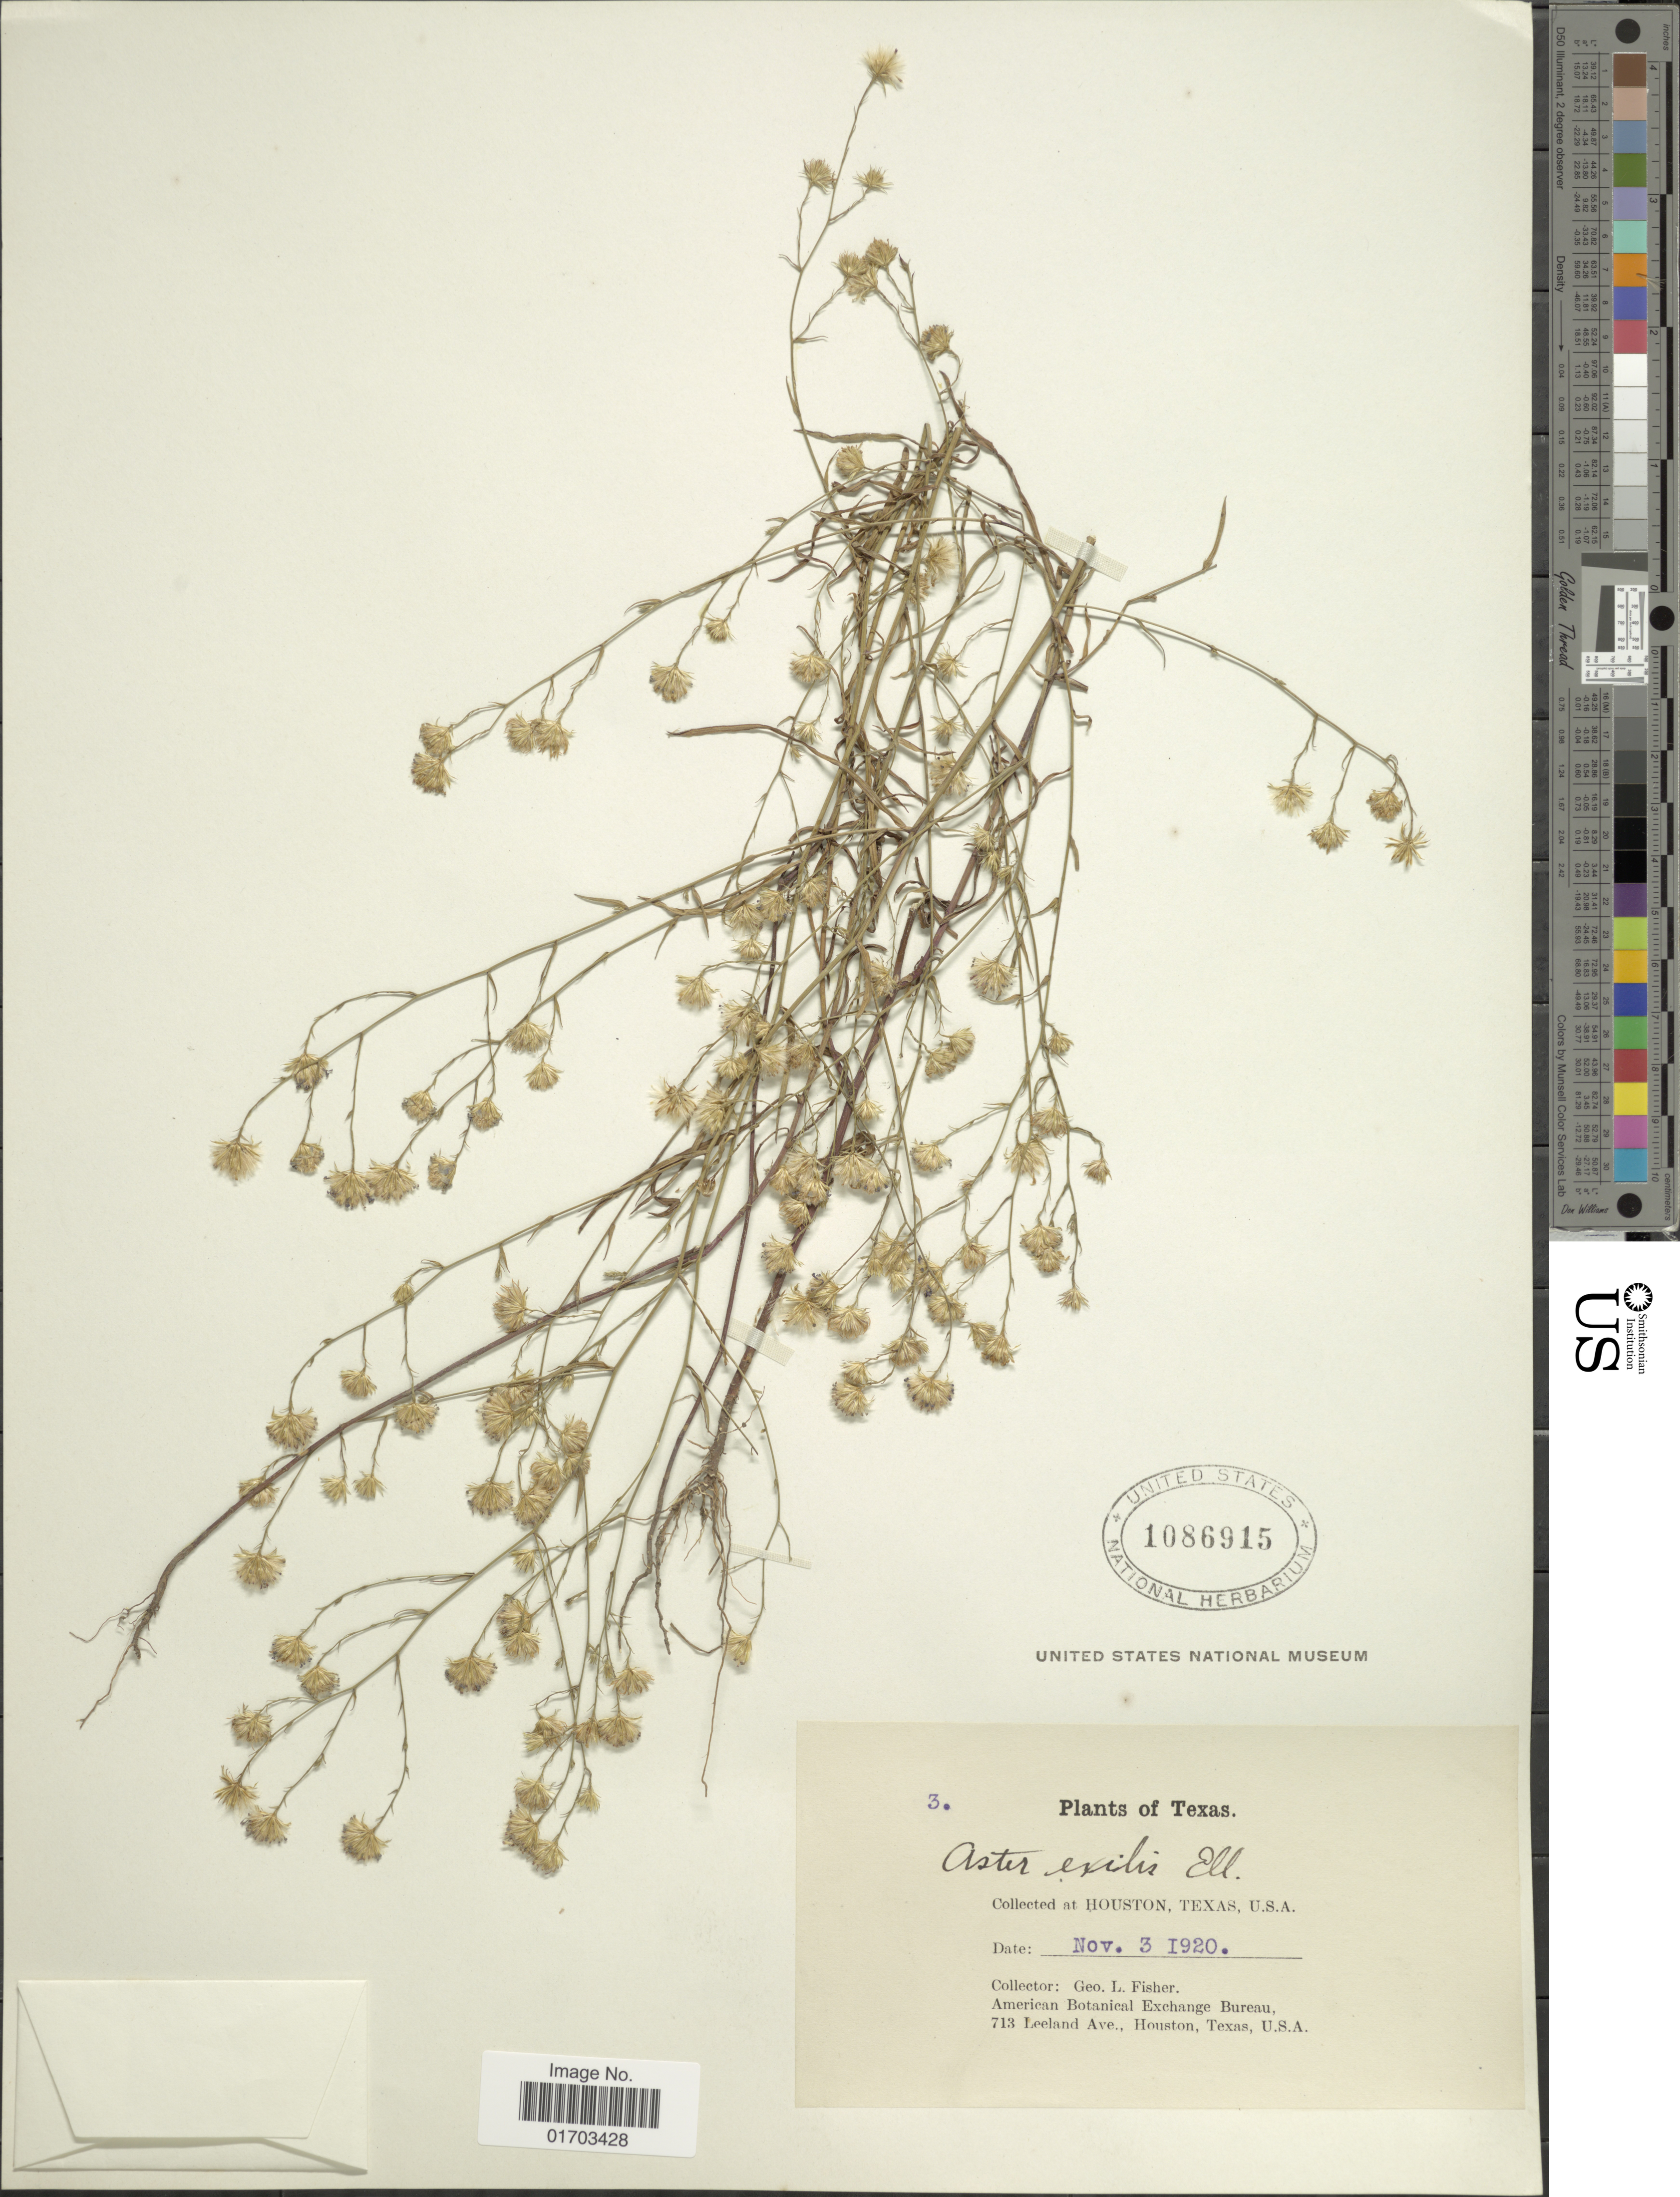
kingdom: Plantae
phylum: Tracheophyta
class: Magnoliopsida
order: Asterales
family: Asteraceae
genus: Symphyotrichum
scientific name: Symphyotrichum subulatum var. ligulatum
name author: (Shinners) S.D. Sundb.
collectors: G. L. Fisher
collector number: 3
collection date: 1920-11-03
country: United States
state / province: Texas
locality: Houston.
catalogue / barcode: US 1086915